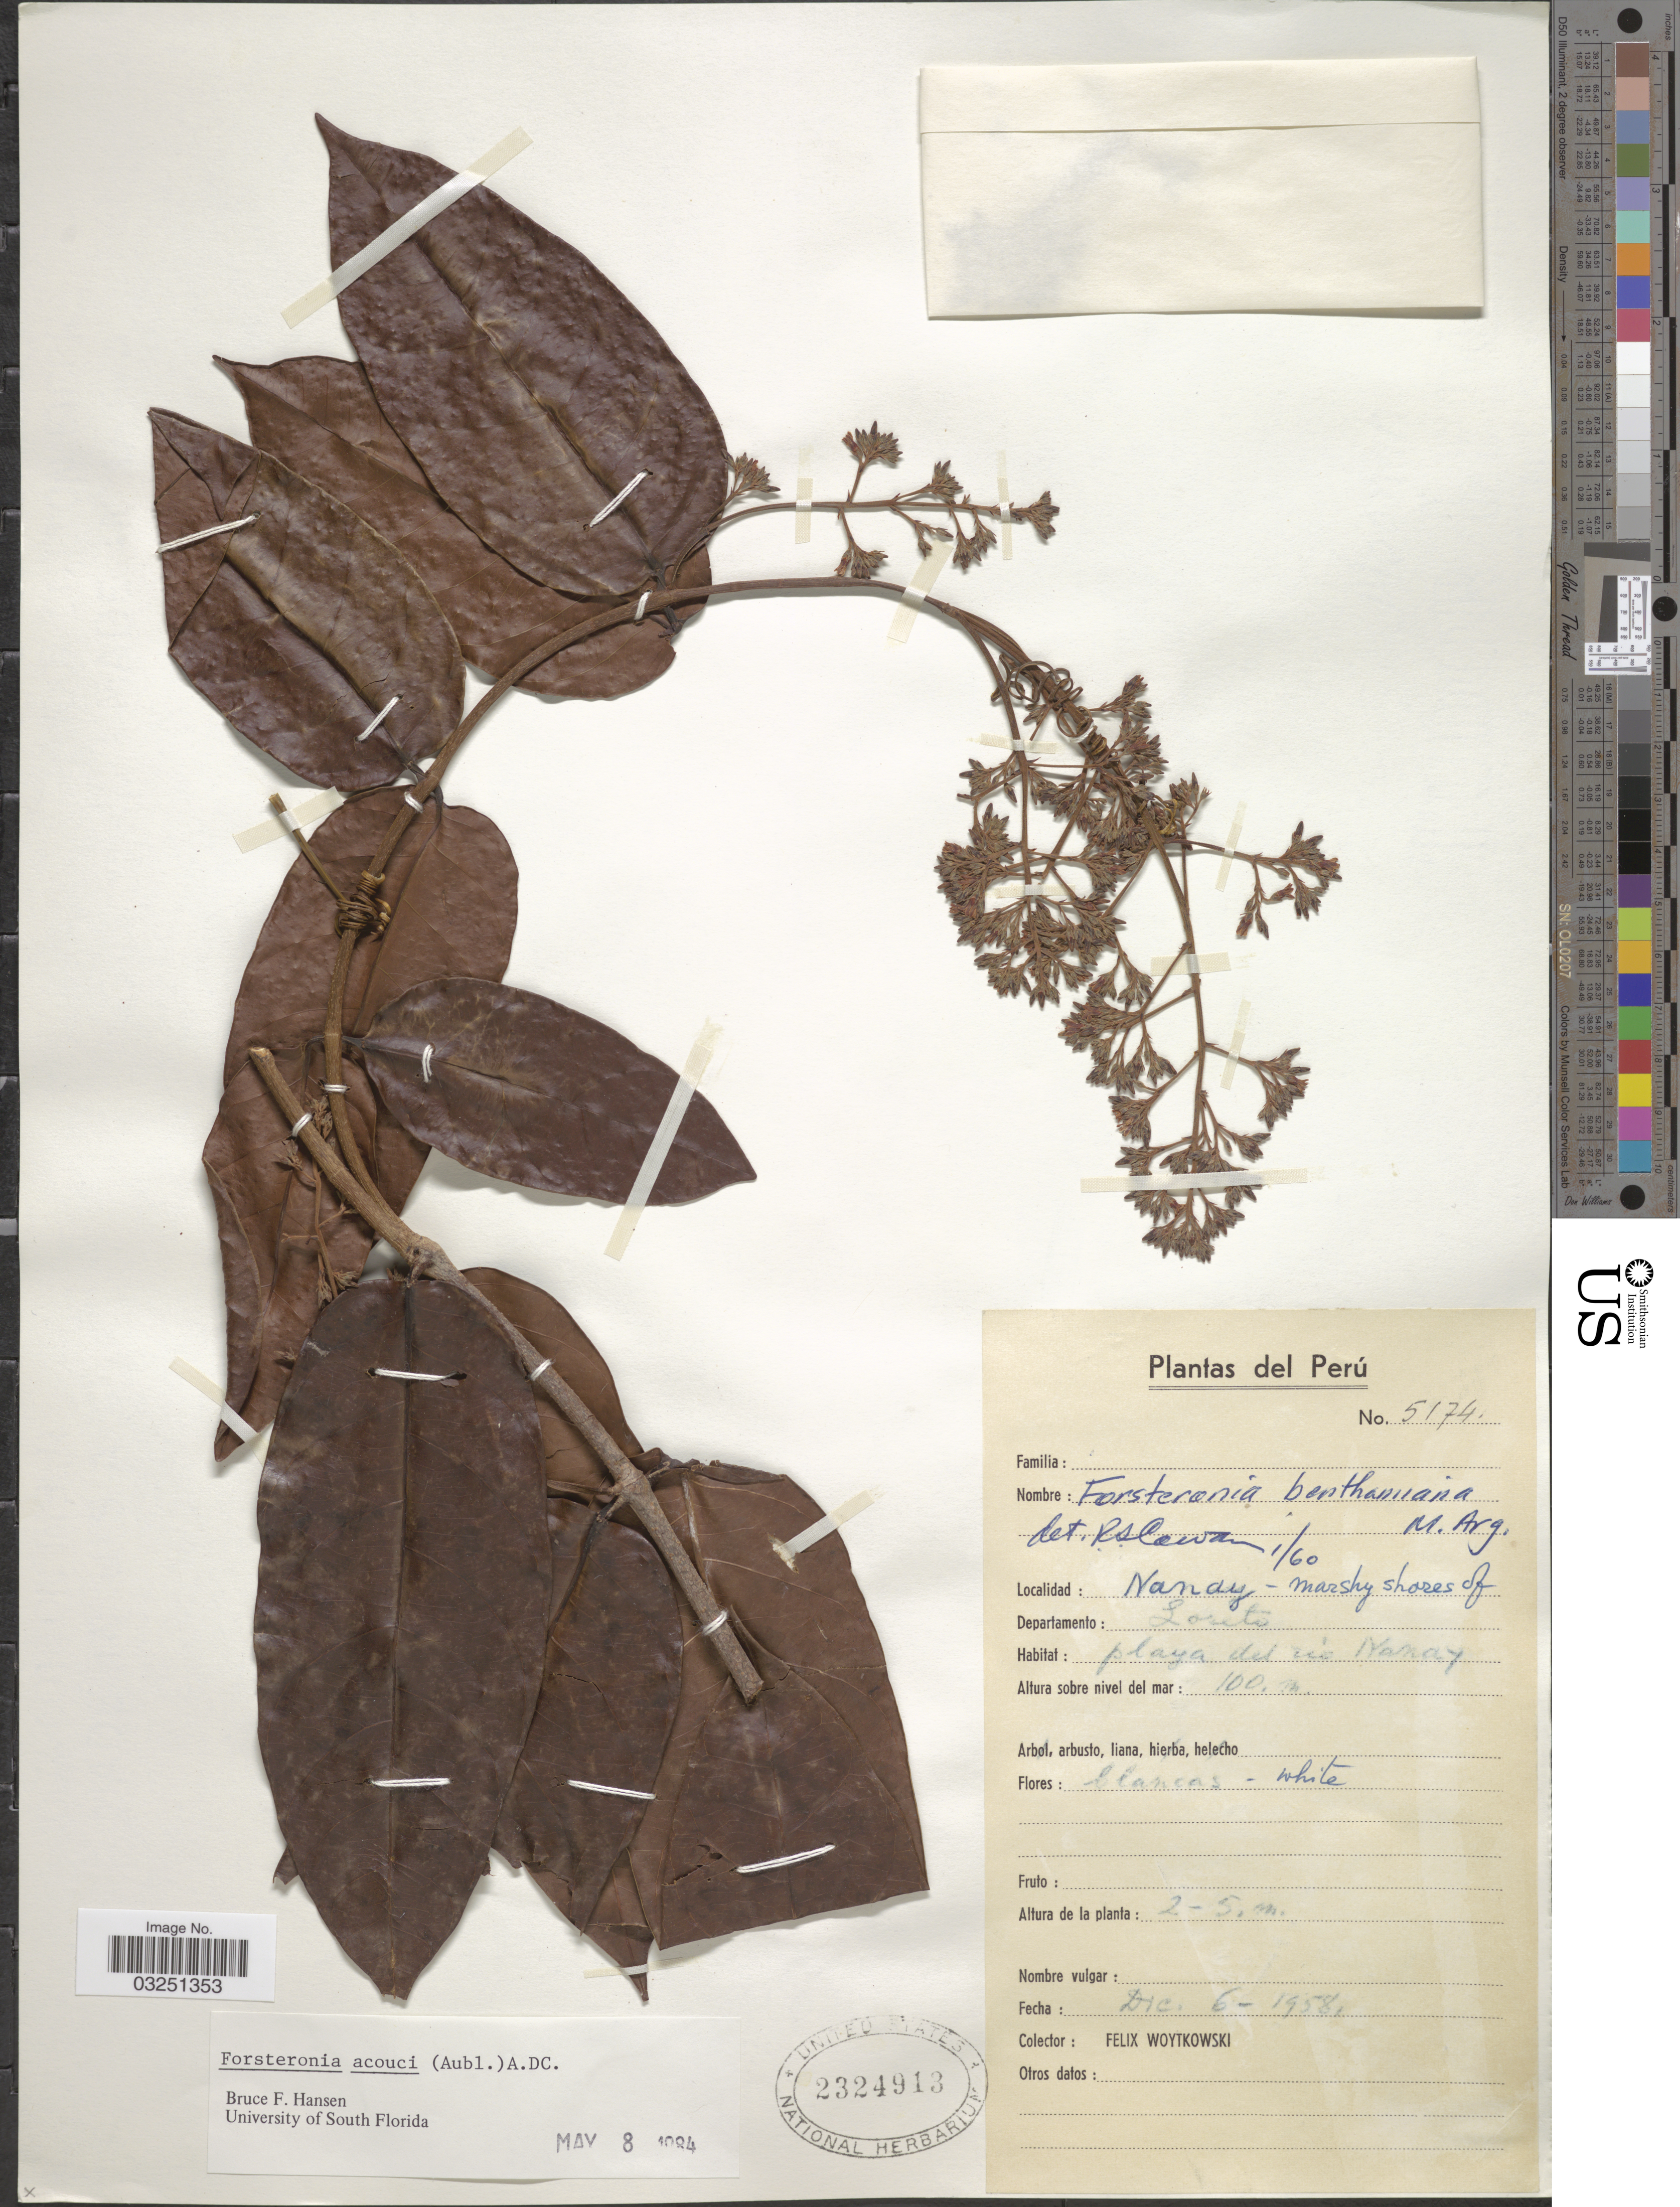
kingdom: Plantae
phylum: Tracheophyta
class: Magnoliopsida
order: Gentianales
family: Apocynaceae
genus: Forsteronia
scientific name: Forsteronia acouci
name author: (Aubl.) A. DC.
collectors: F. Woytkowski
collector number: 5174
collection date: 1958-12-06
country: Peru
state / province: Loreto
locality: Nanay - marshy shores of Departamento: Loreto. Playa del río Nanay.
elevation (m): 100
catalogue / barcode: US 2324913